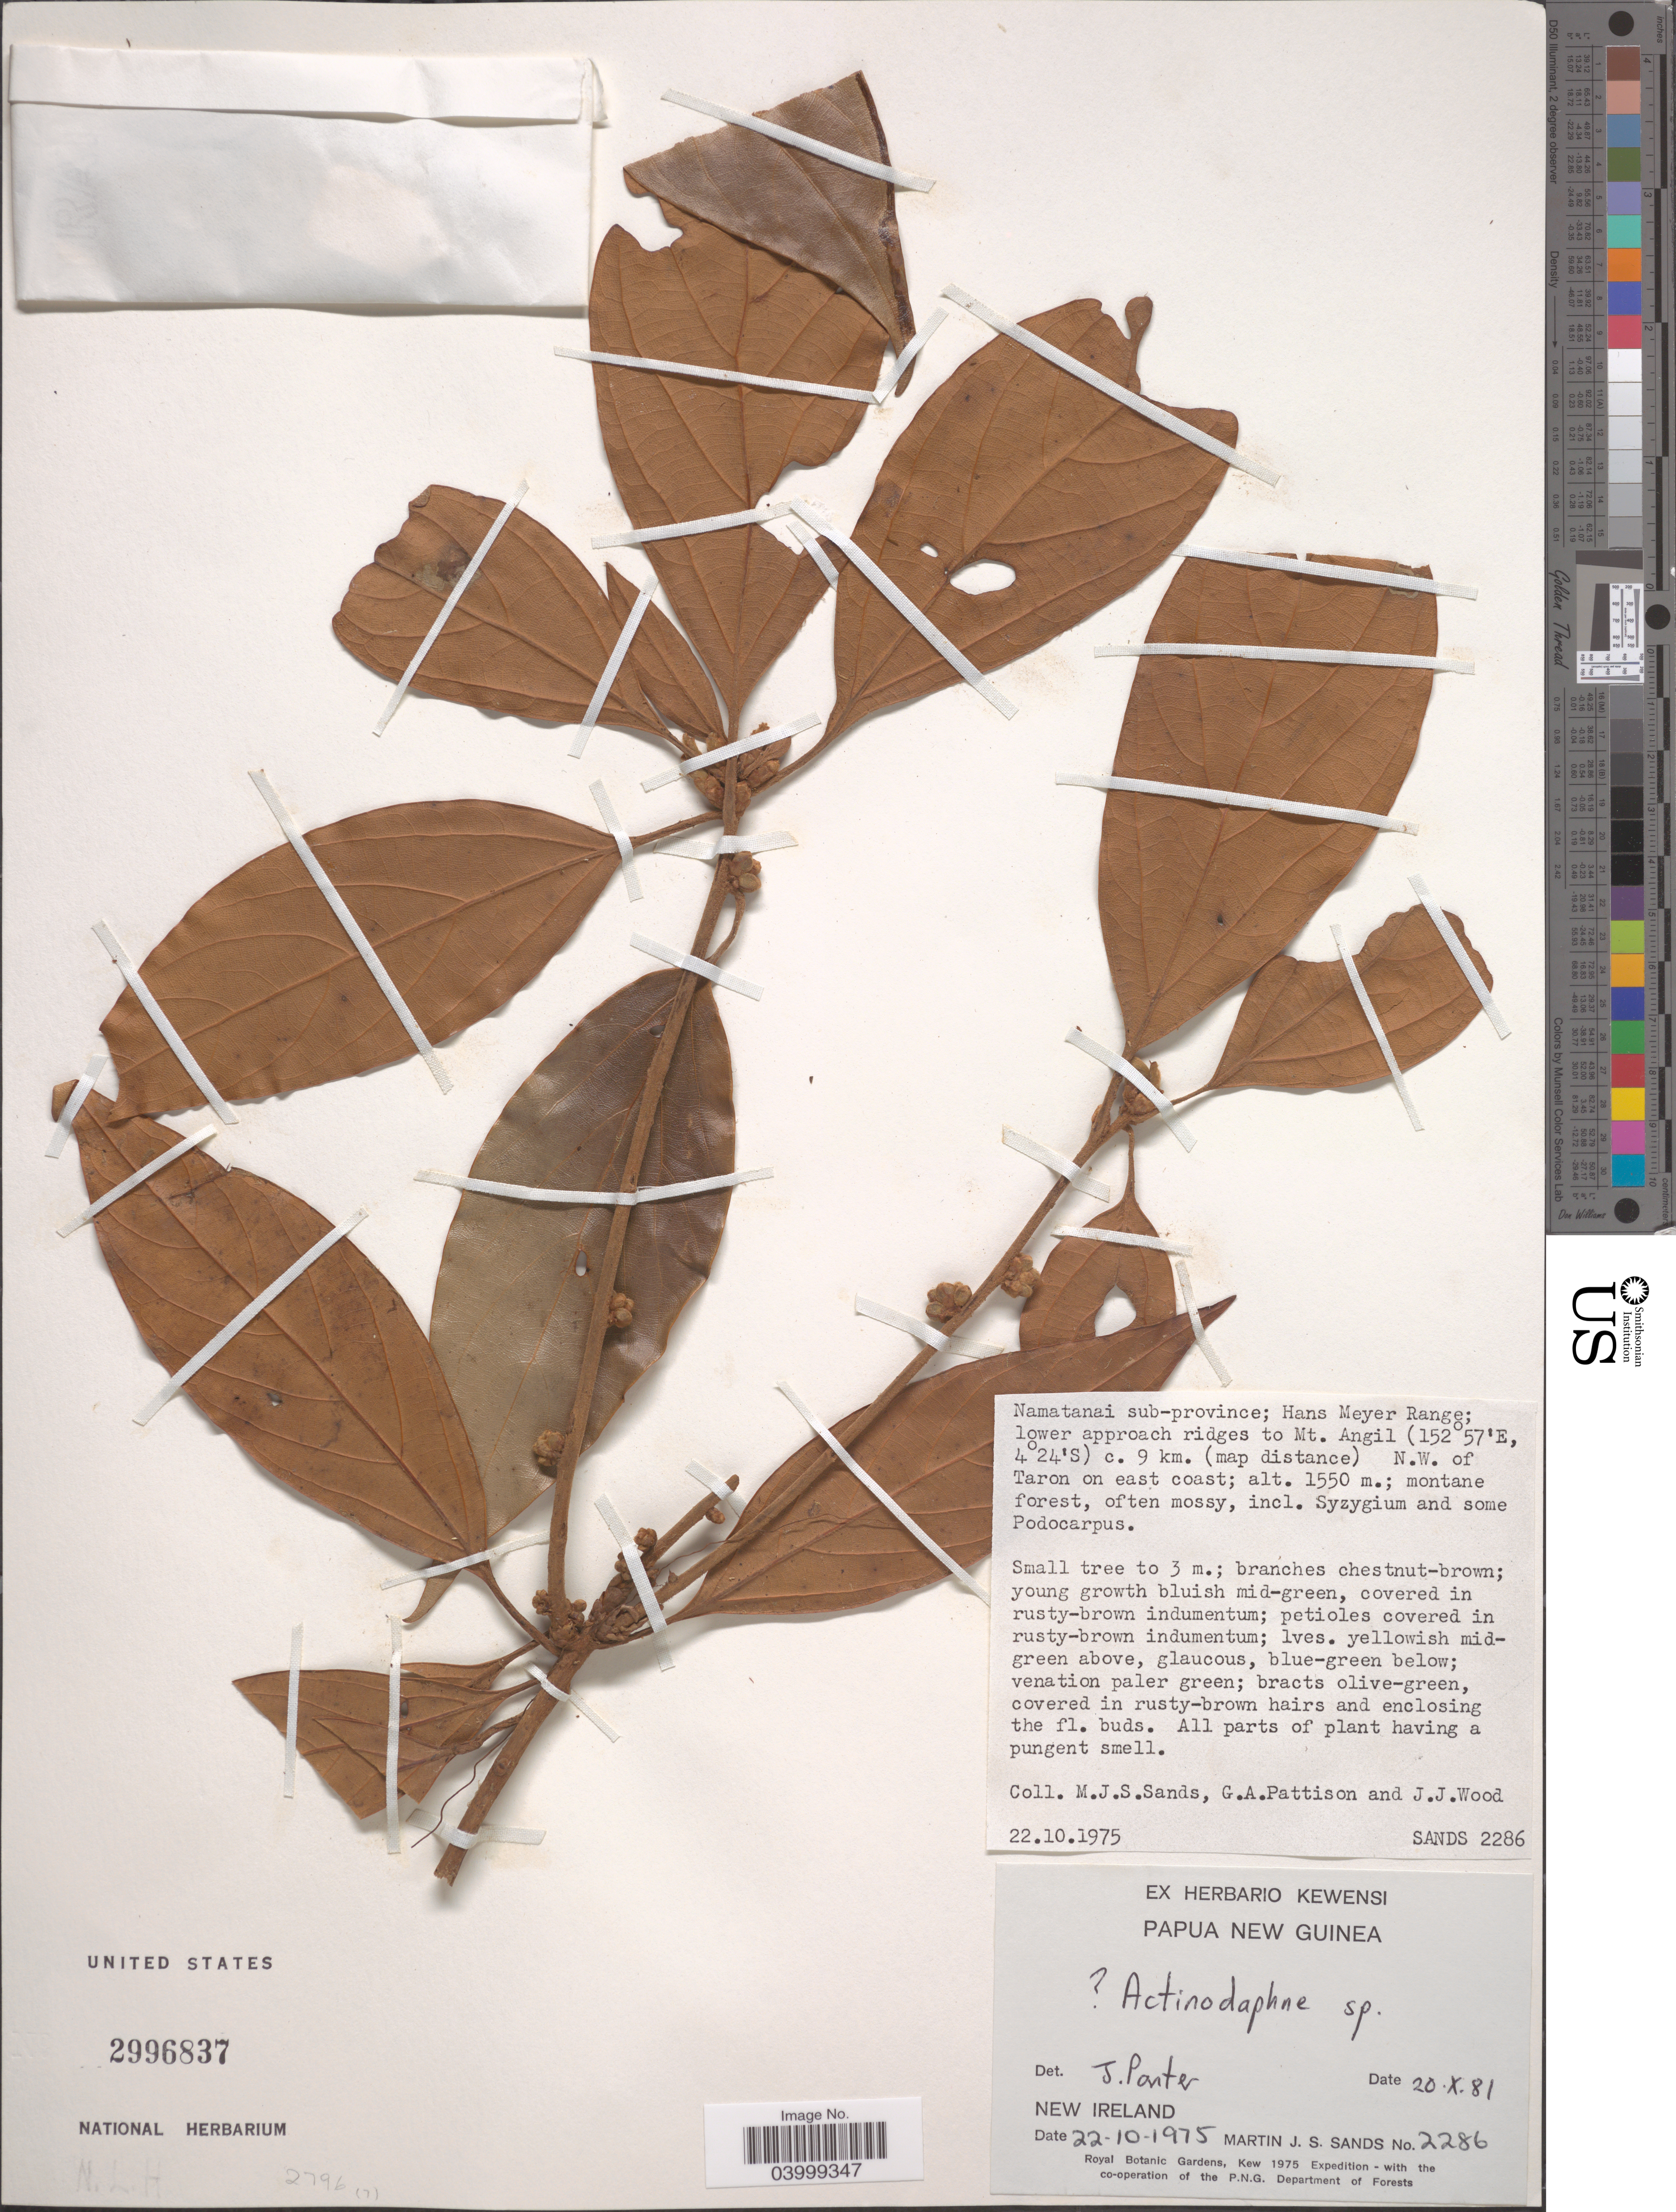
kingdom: Plantae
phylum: Tracheophyta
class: Magnoliopsida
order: Laurales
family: Lauraceae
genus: Actinodaphne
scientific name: Actinodaphne sp.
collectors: M. Sands, G. Pattison & J. Wood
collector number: SANDS 2286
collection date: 1975-10-22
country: Papua New Guinea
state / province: New Ireland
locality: Namatanai sub-province; Hans Meyer Range; lower approach ridges to Mt. Angil, c. 9 km. (map distance) N.W. of Taron on east coast.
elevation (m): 1550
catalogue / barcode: US 2996837